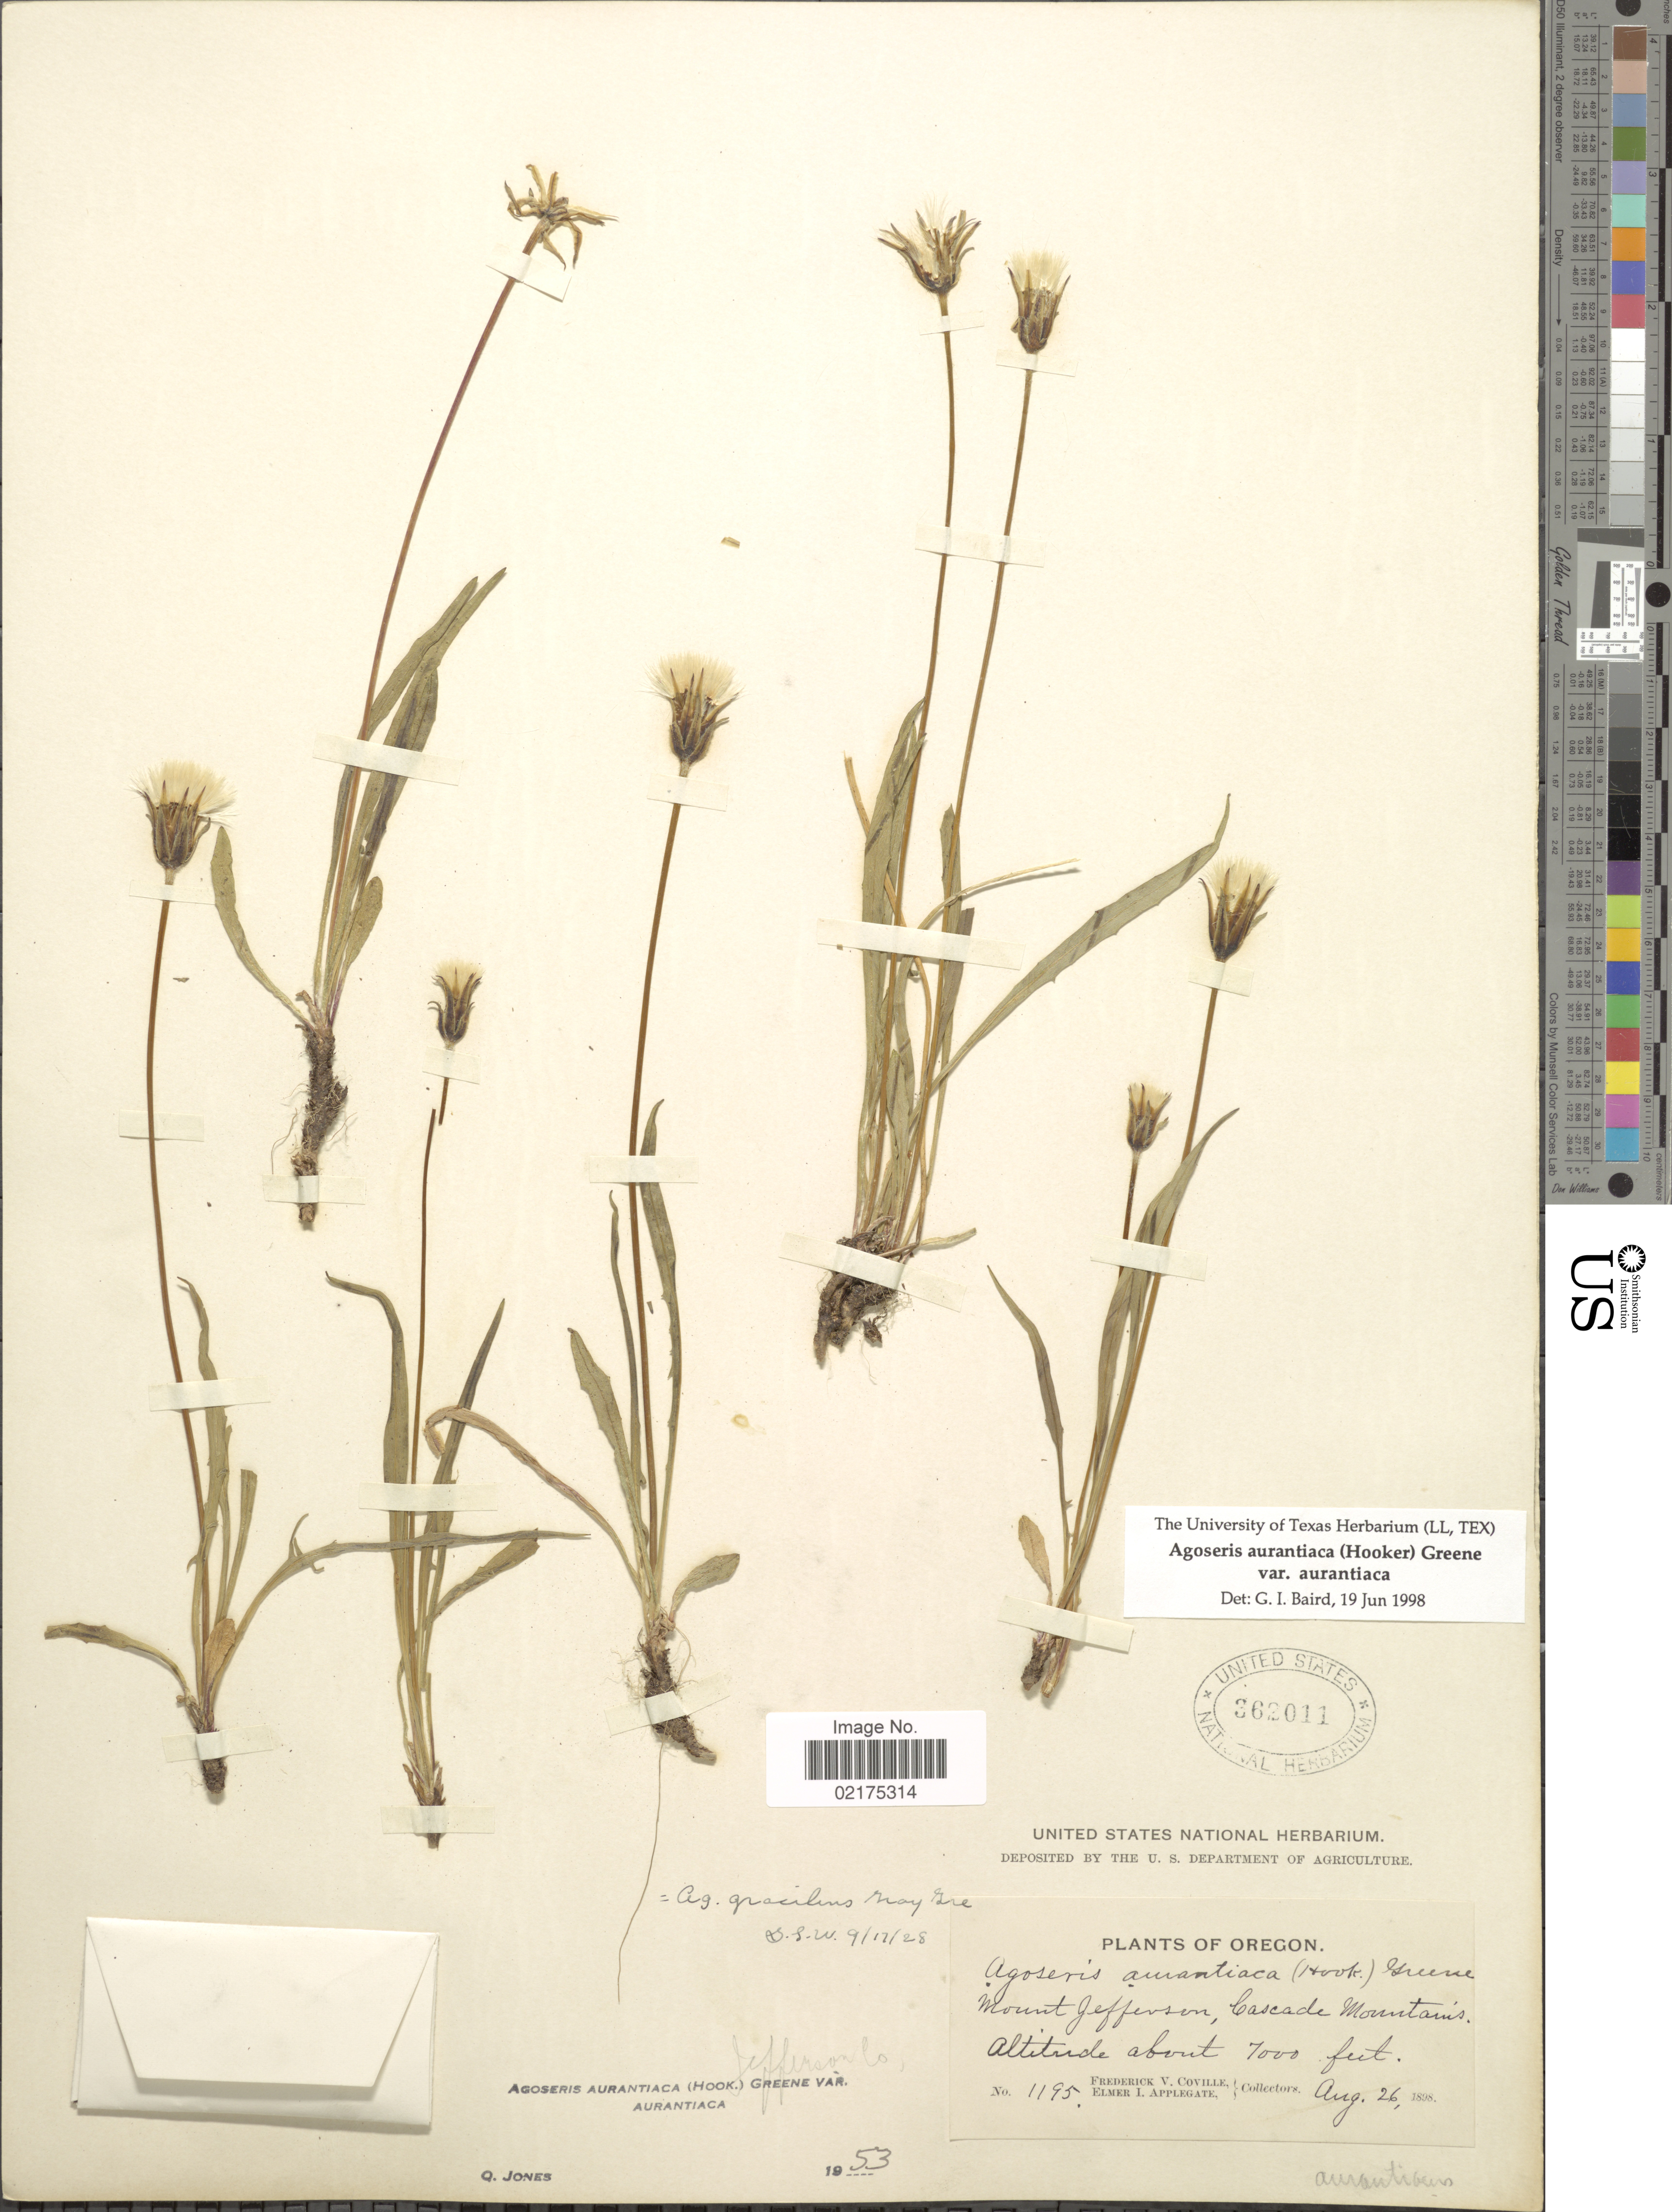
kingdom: Plantae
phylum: Tracheophyta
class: Magnoliopsida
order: Asterales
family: Asteraceae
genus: Agoseris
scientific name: Agoseris aurantiaca var. aurantiaca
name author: (Hook.) Greene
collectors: F. V. Coville & E. I. Applegate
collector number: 1195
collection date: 1898-08-26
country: United States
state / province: Oregon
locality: Mount Jefferson, Cascade Mountains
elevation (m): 2134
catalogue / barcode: US 362011